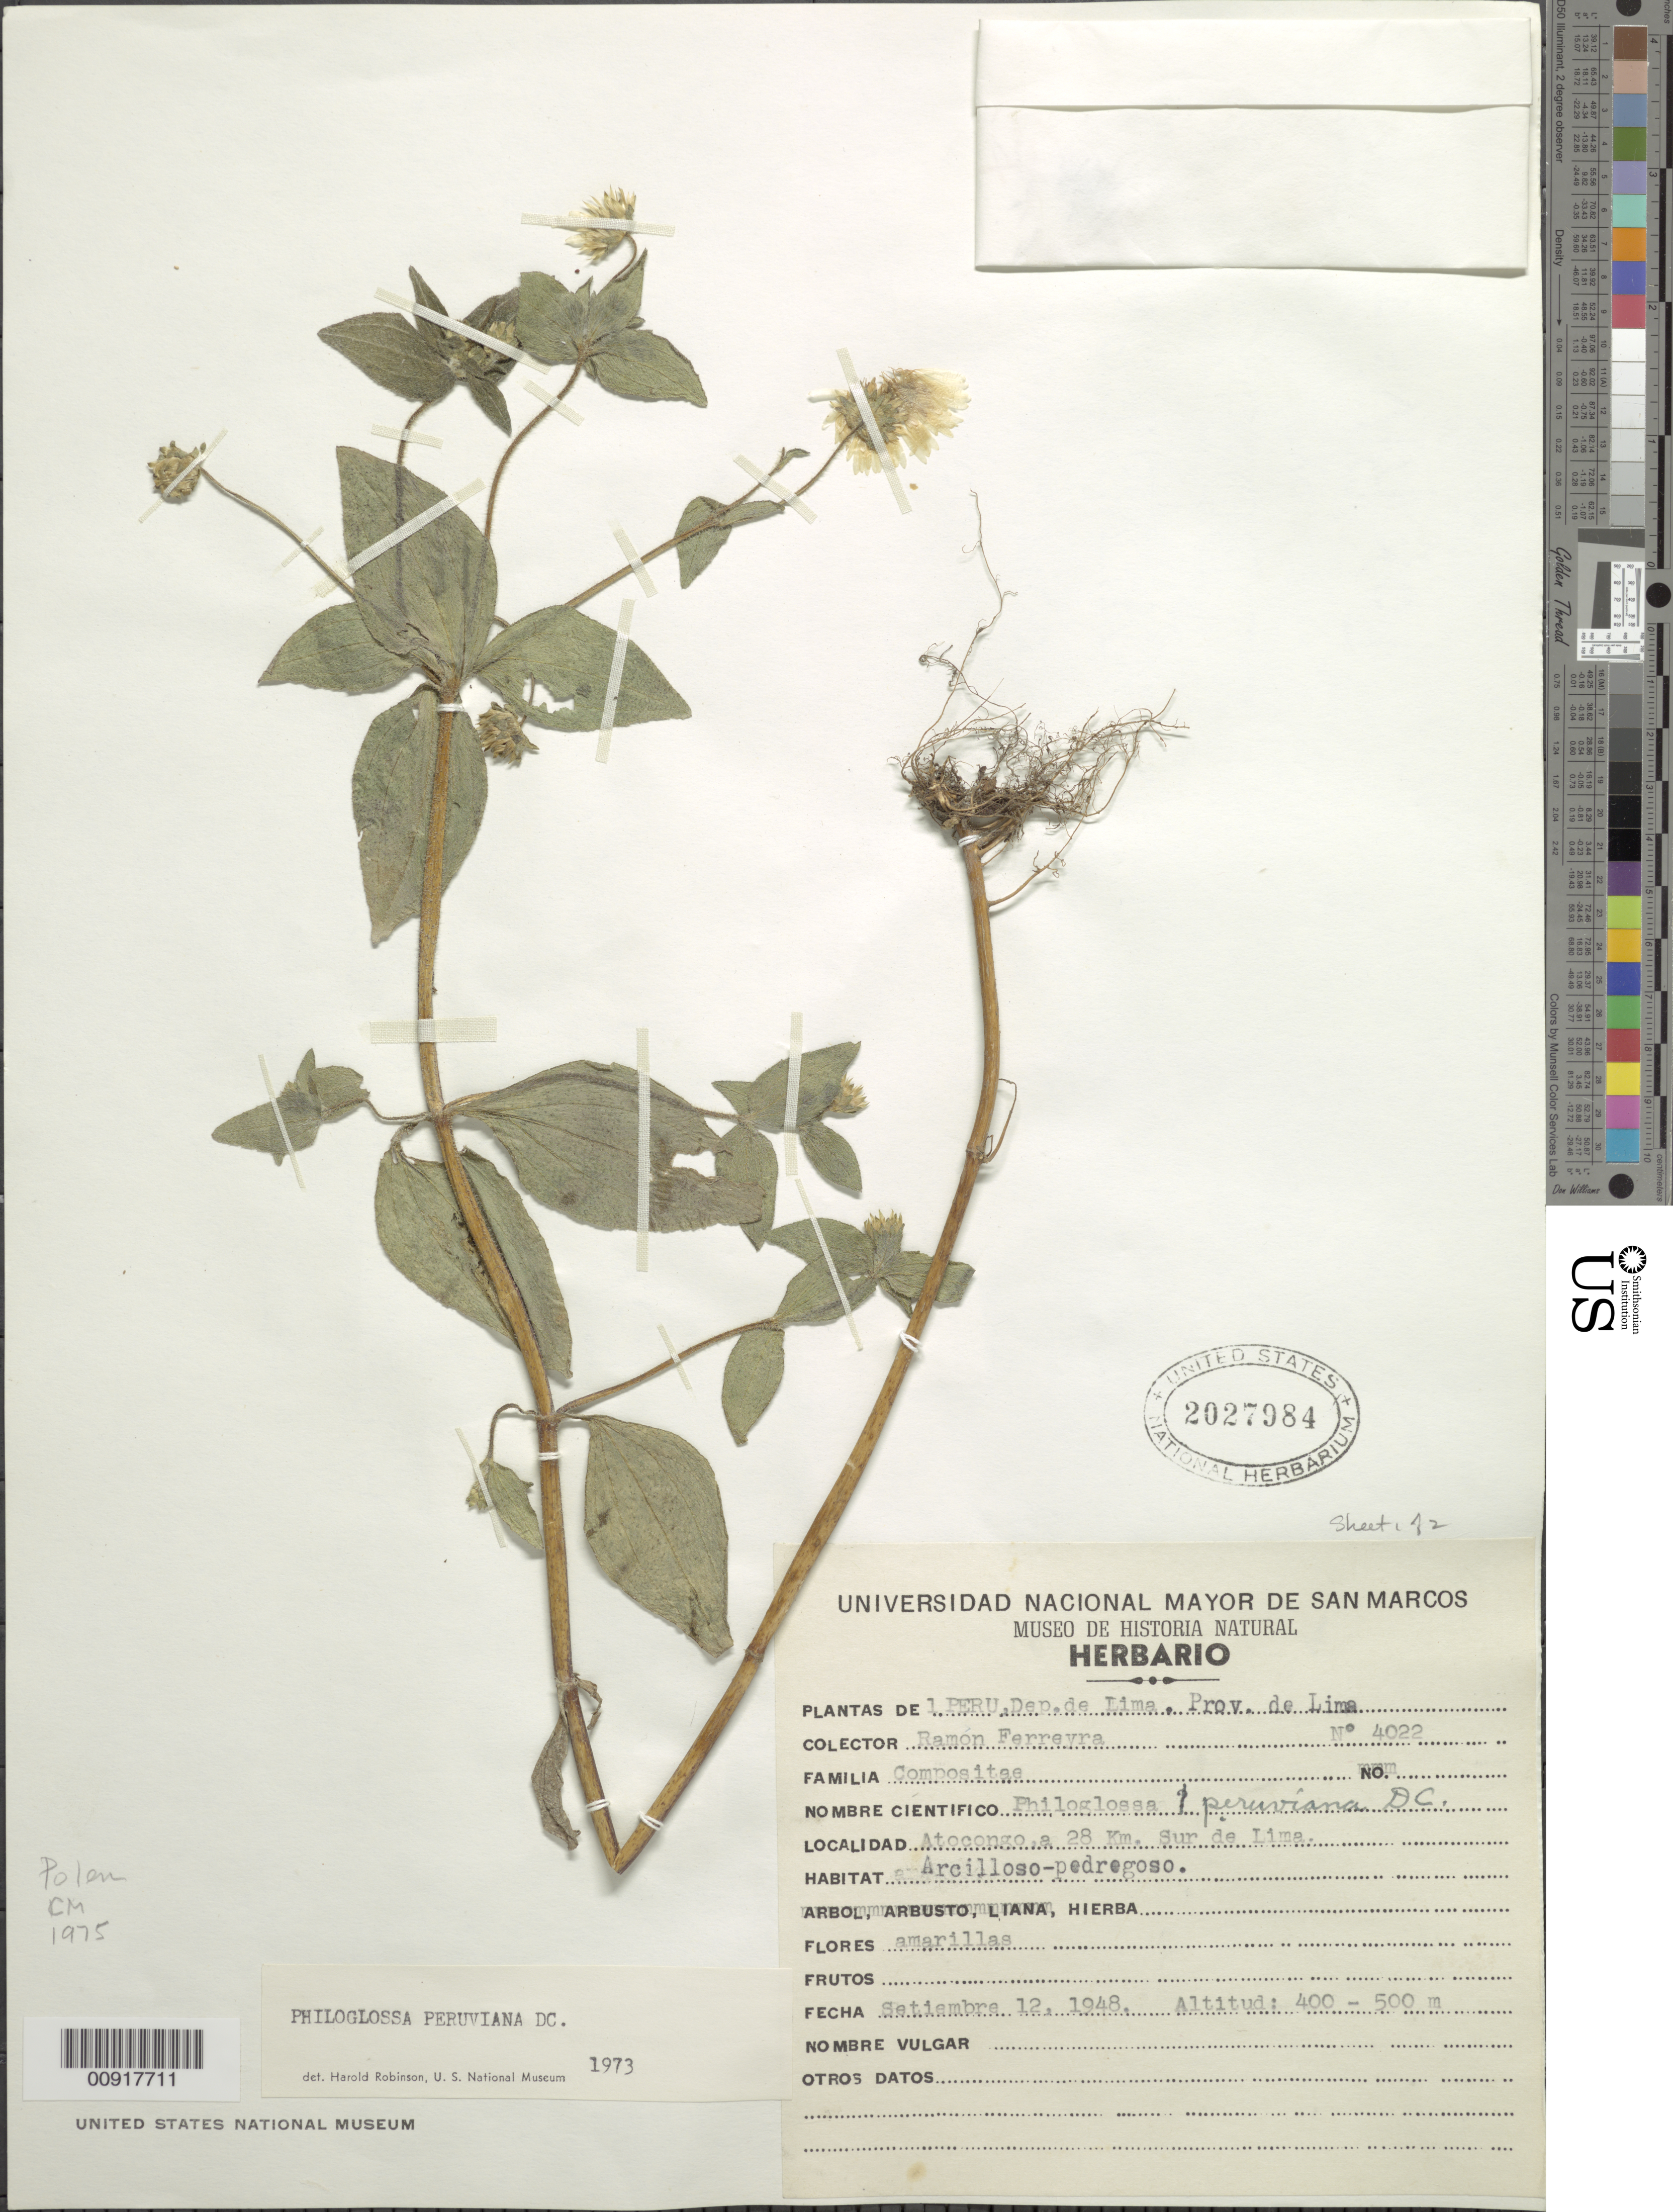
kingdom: Plantae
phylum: Tracheophyta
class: Magnoliopsida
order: Asterales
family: Asteraceae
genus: Philoglossa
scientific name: Philoglossa peruviana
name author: DC.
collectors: R. A. Ferreyra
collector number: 4022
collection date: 1948-09-12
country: Peru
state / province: Lima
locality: Dep. de Lima. Prov. de Lima. Atocongo, a 28 Km. Sur de Lima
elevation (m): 400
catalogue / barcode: US 2027984